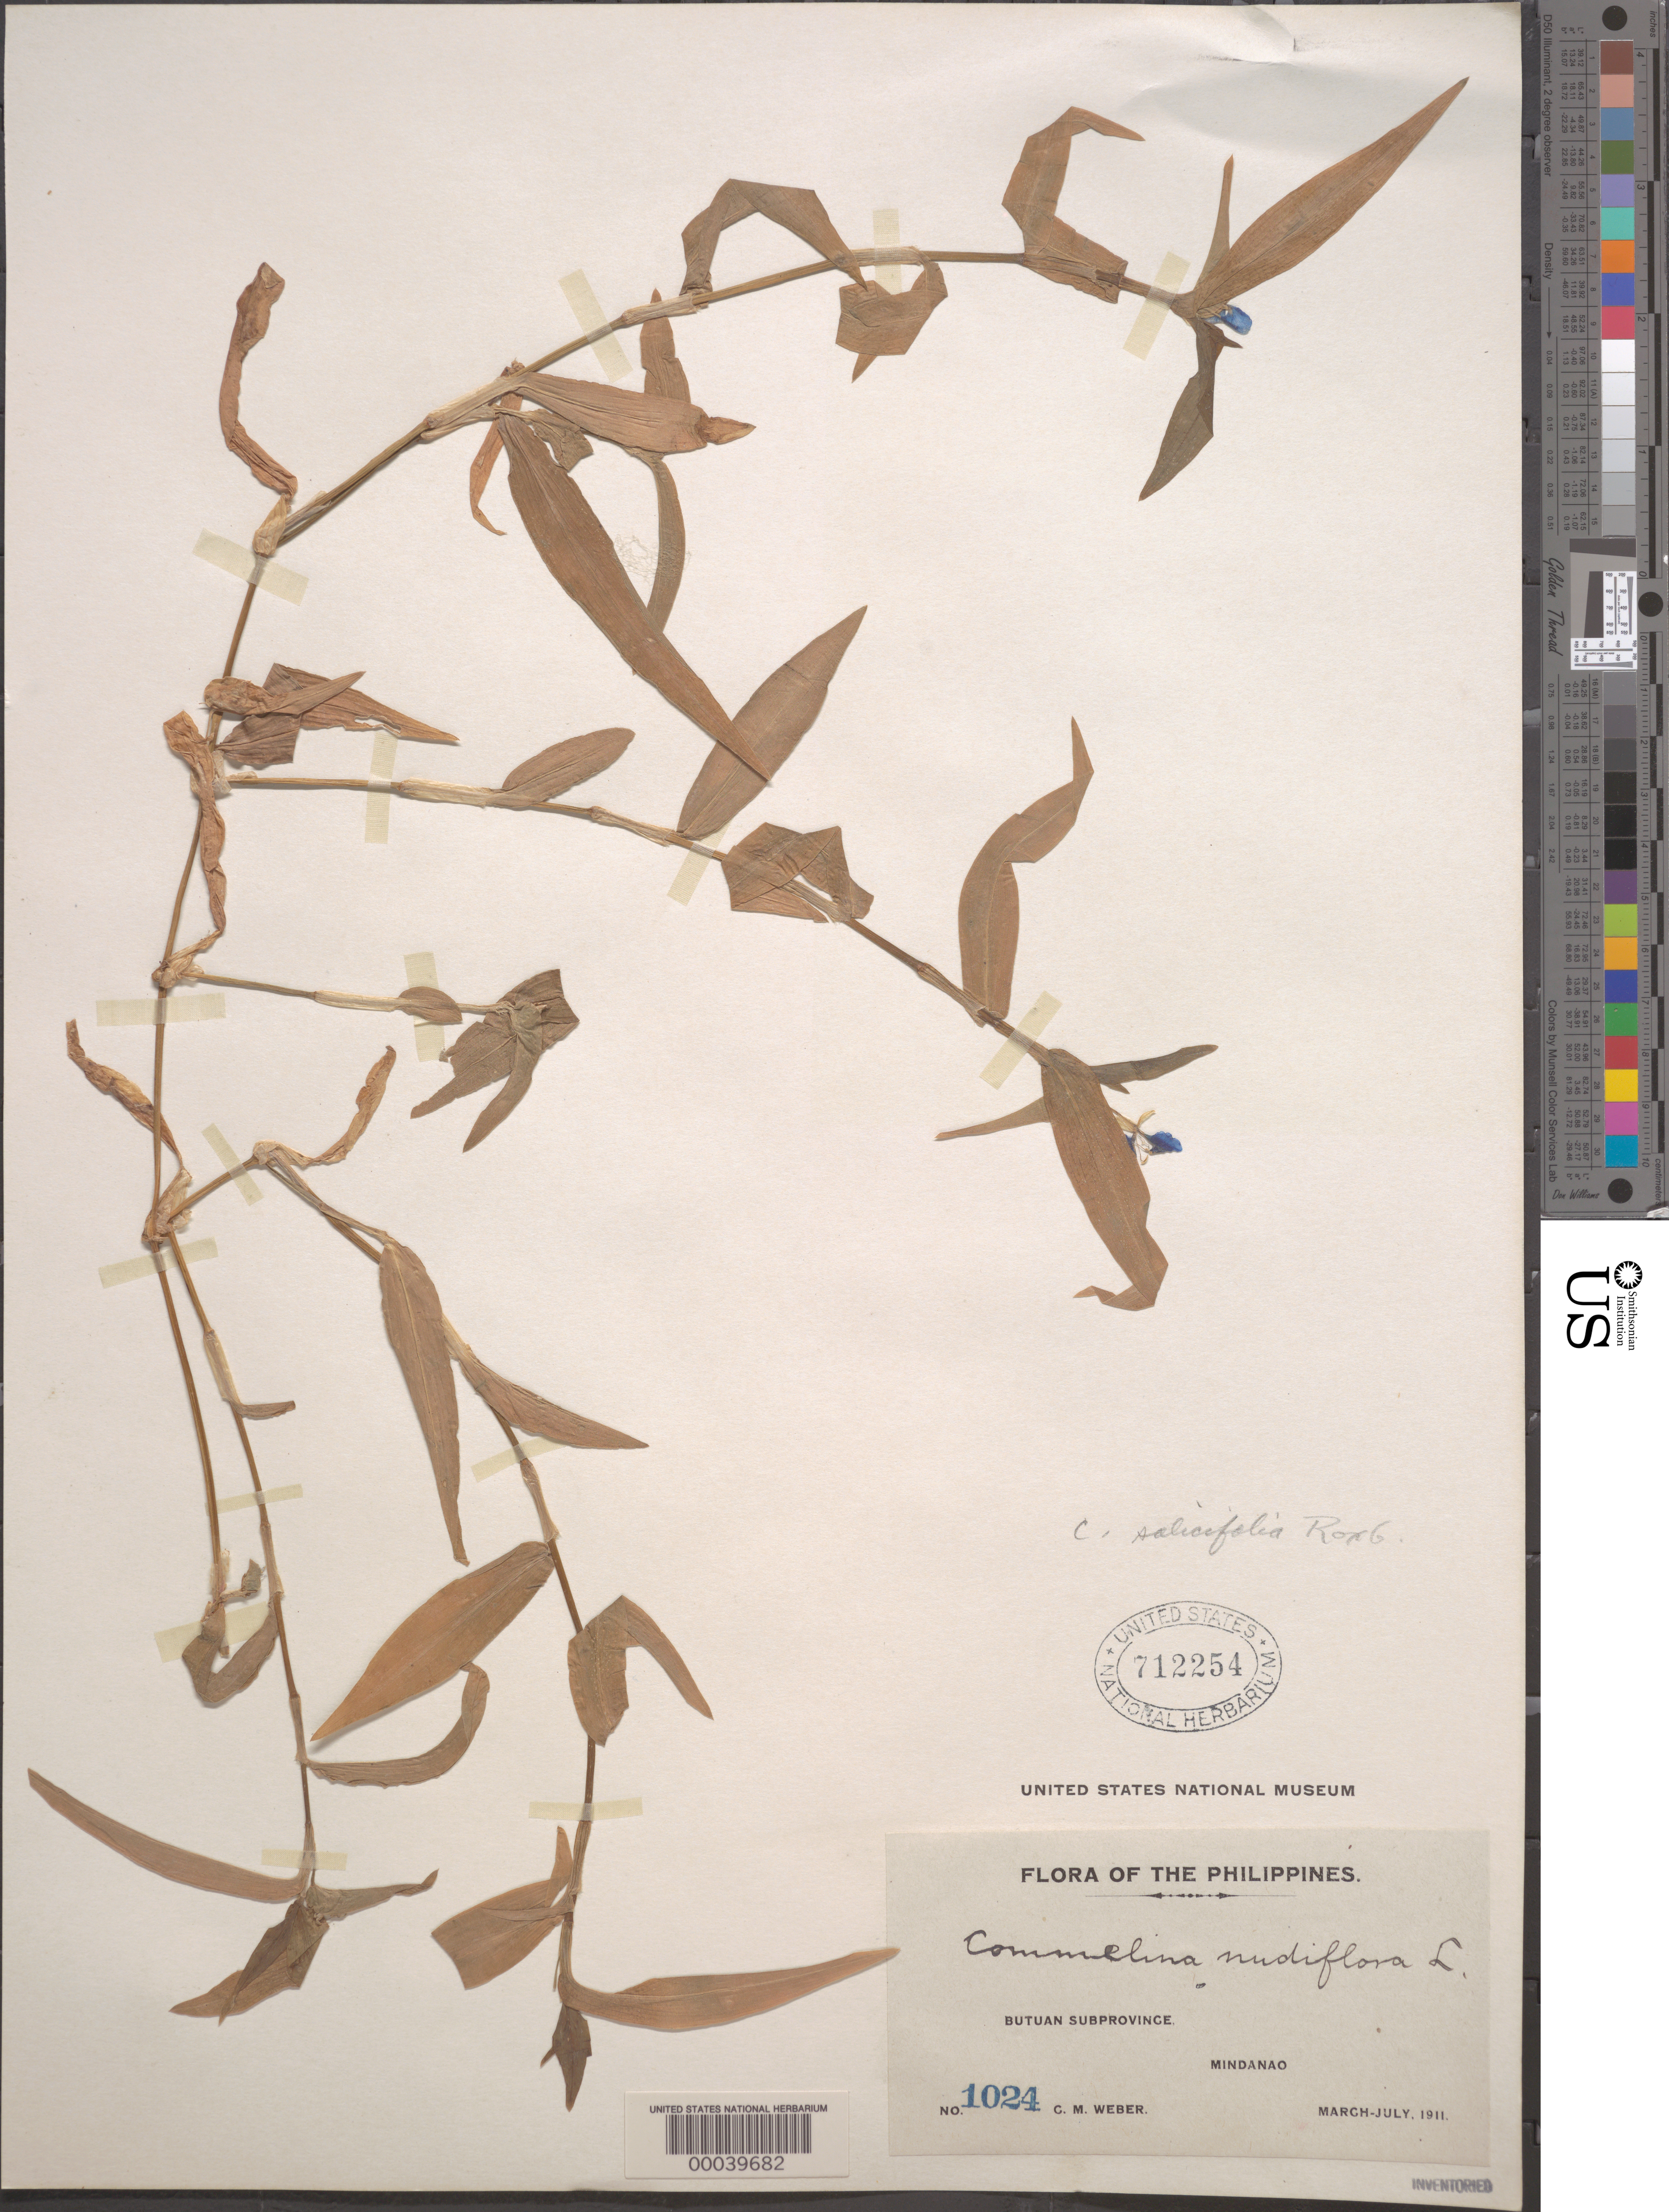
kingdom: Plantae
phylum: Tracheophyta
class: Liliopsida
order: Commelinales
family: Commelinaceae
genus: Commelina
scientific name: Commelina diffusa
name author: Burm. f.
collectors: C. M. Weber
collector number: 1024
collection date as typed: Mar 1911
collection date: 1911-03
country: Philippines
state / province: Caraga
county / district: Agusan del Norte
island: Mindanao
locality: Butuan subprovince [= Butuan City (province)]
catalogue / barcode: US 712254